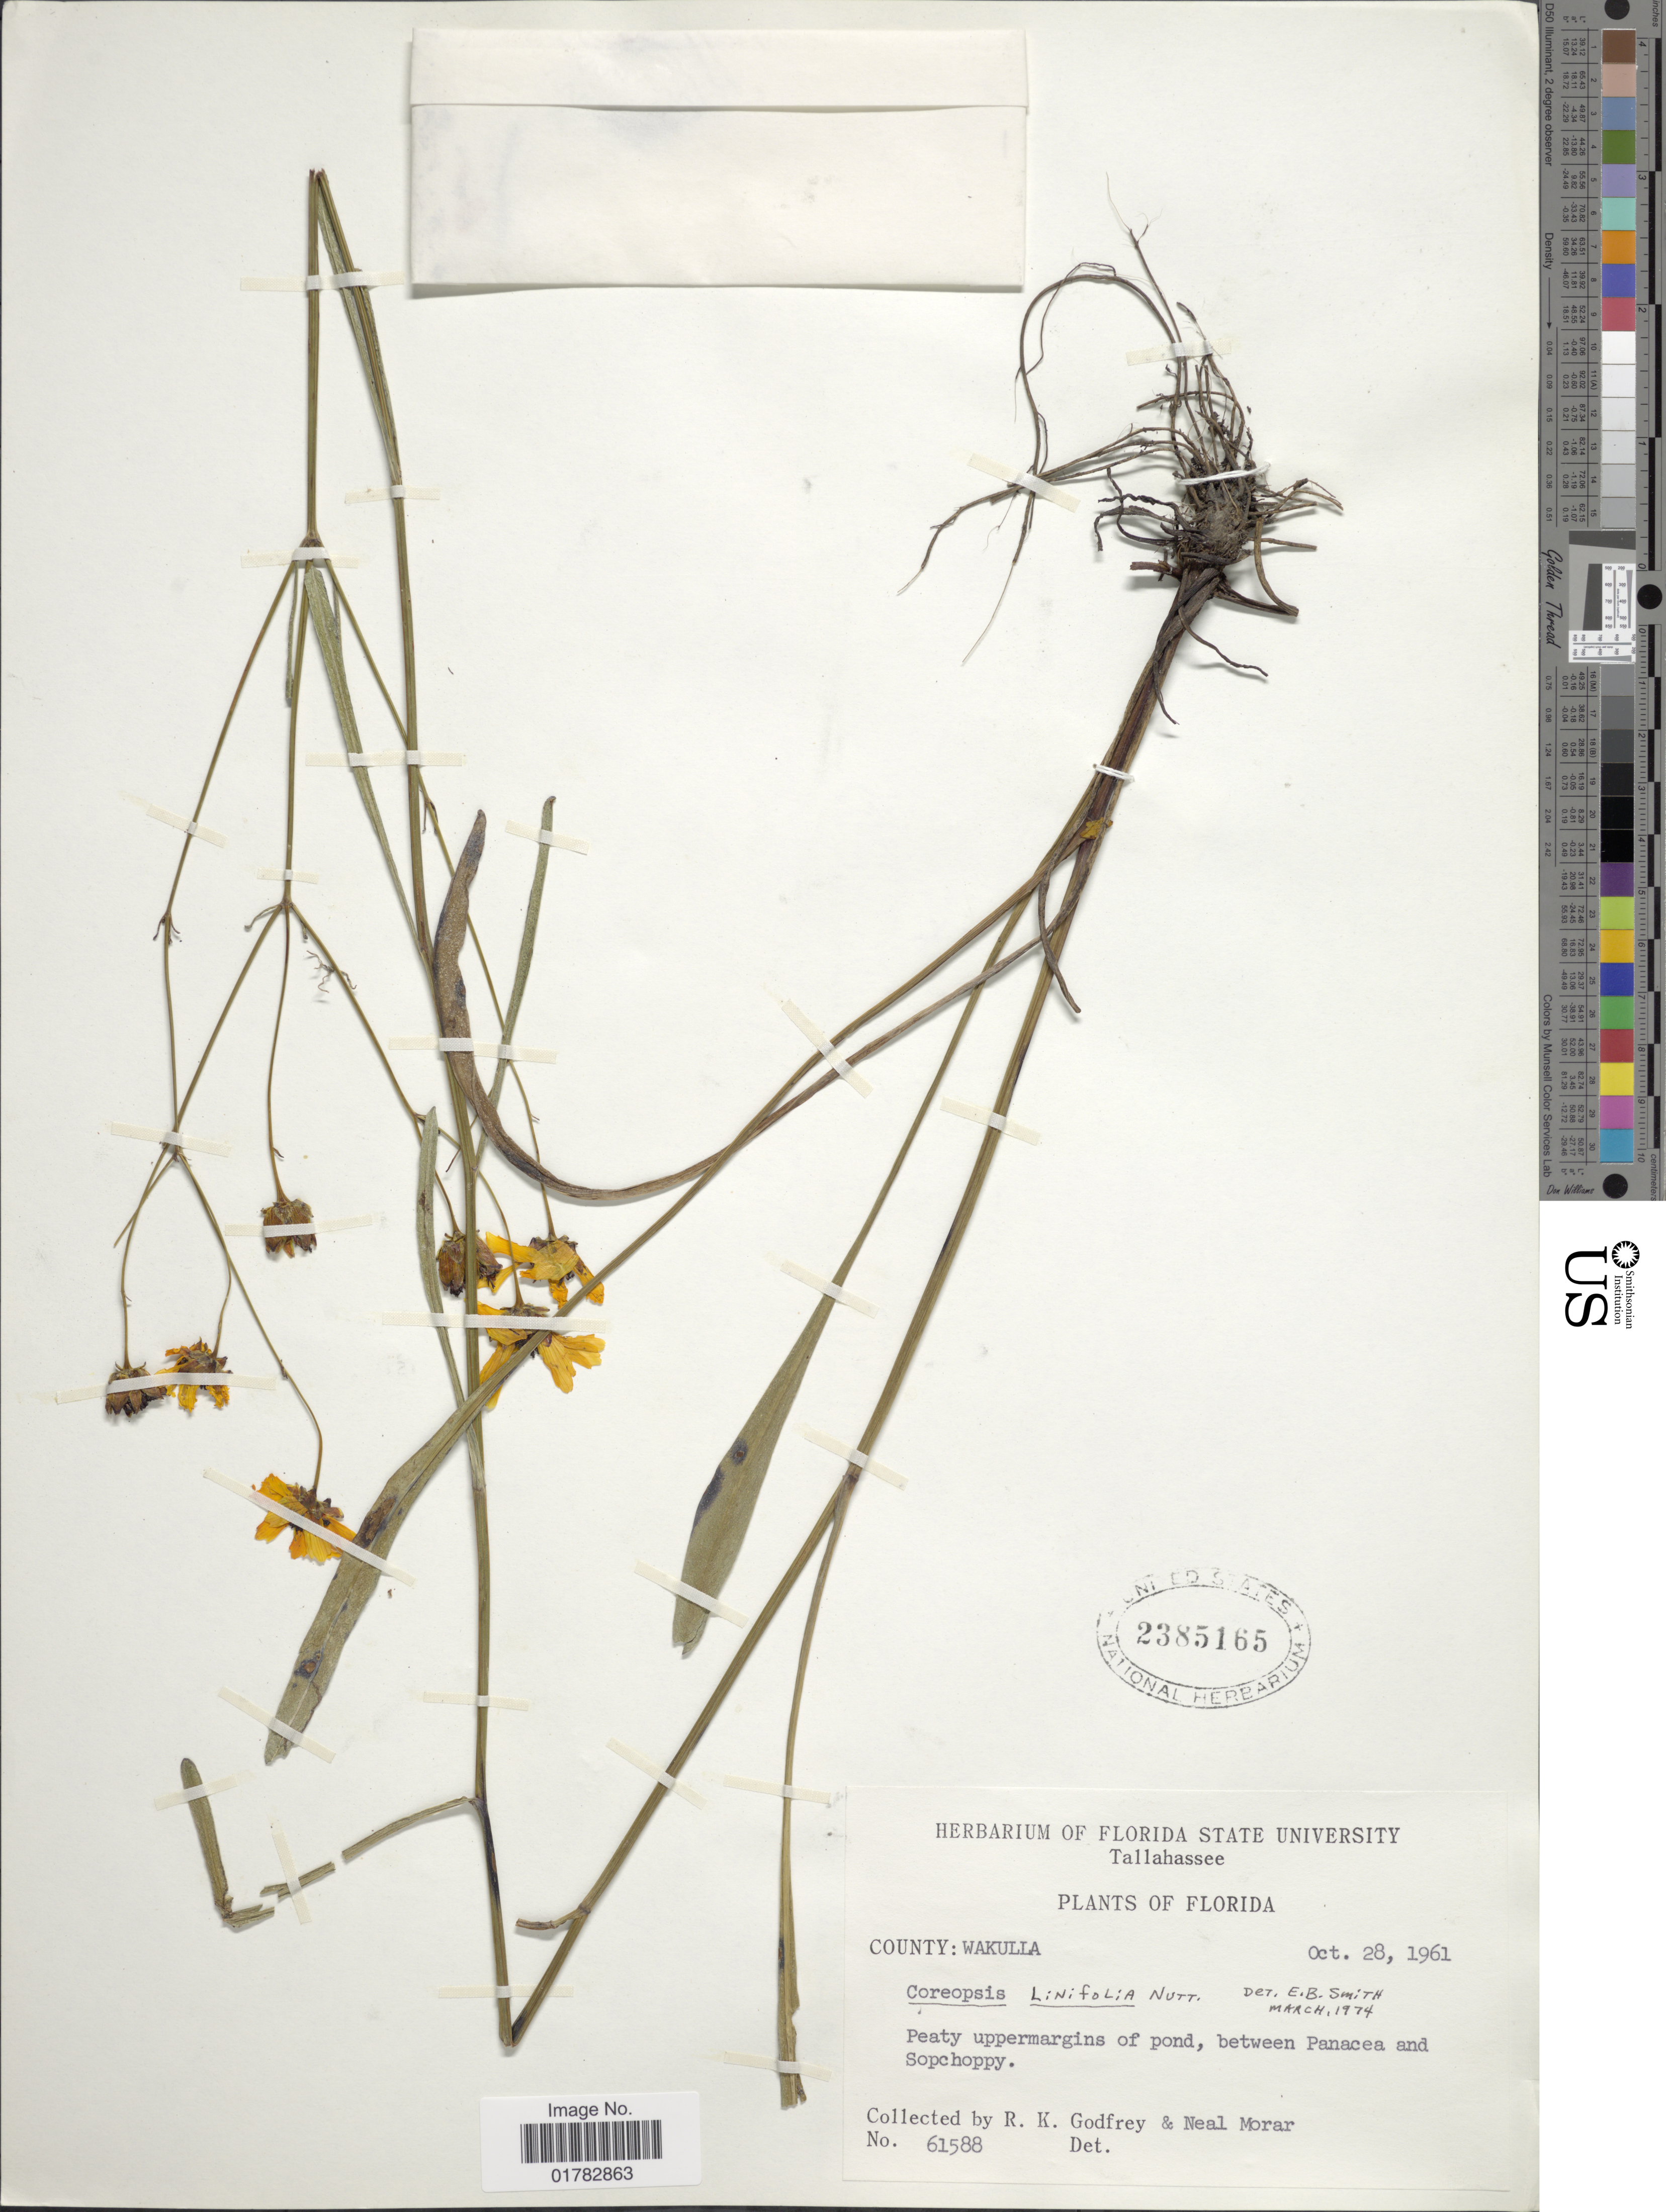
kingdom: Plantae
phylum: Tracheophyta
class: Magnoliopsida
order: Asterales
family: Asteraceae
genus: Coreopsis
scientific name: Coreopsis linifolia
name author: Nutt.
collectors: R. K. Godfrey & N. Morar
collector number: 61588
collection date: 1961-10-28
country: United States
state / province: Florida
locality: County: Wakula, peaty uppermargins of pond, between Panacea and Sopchoppy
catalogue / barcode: US 2385165